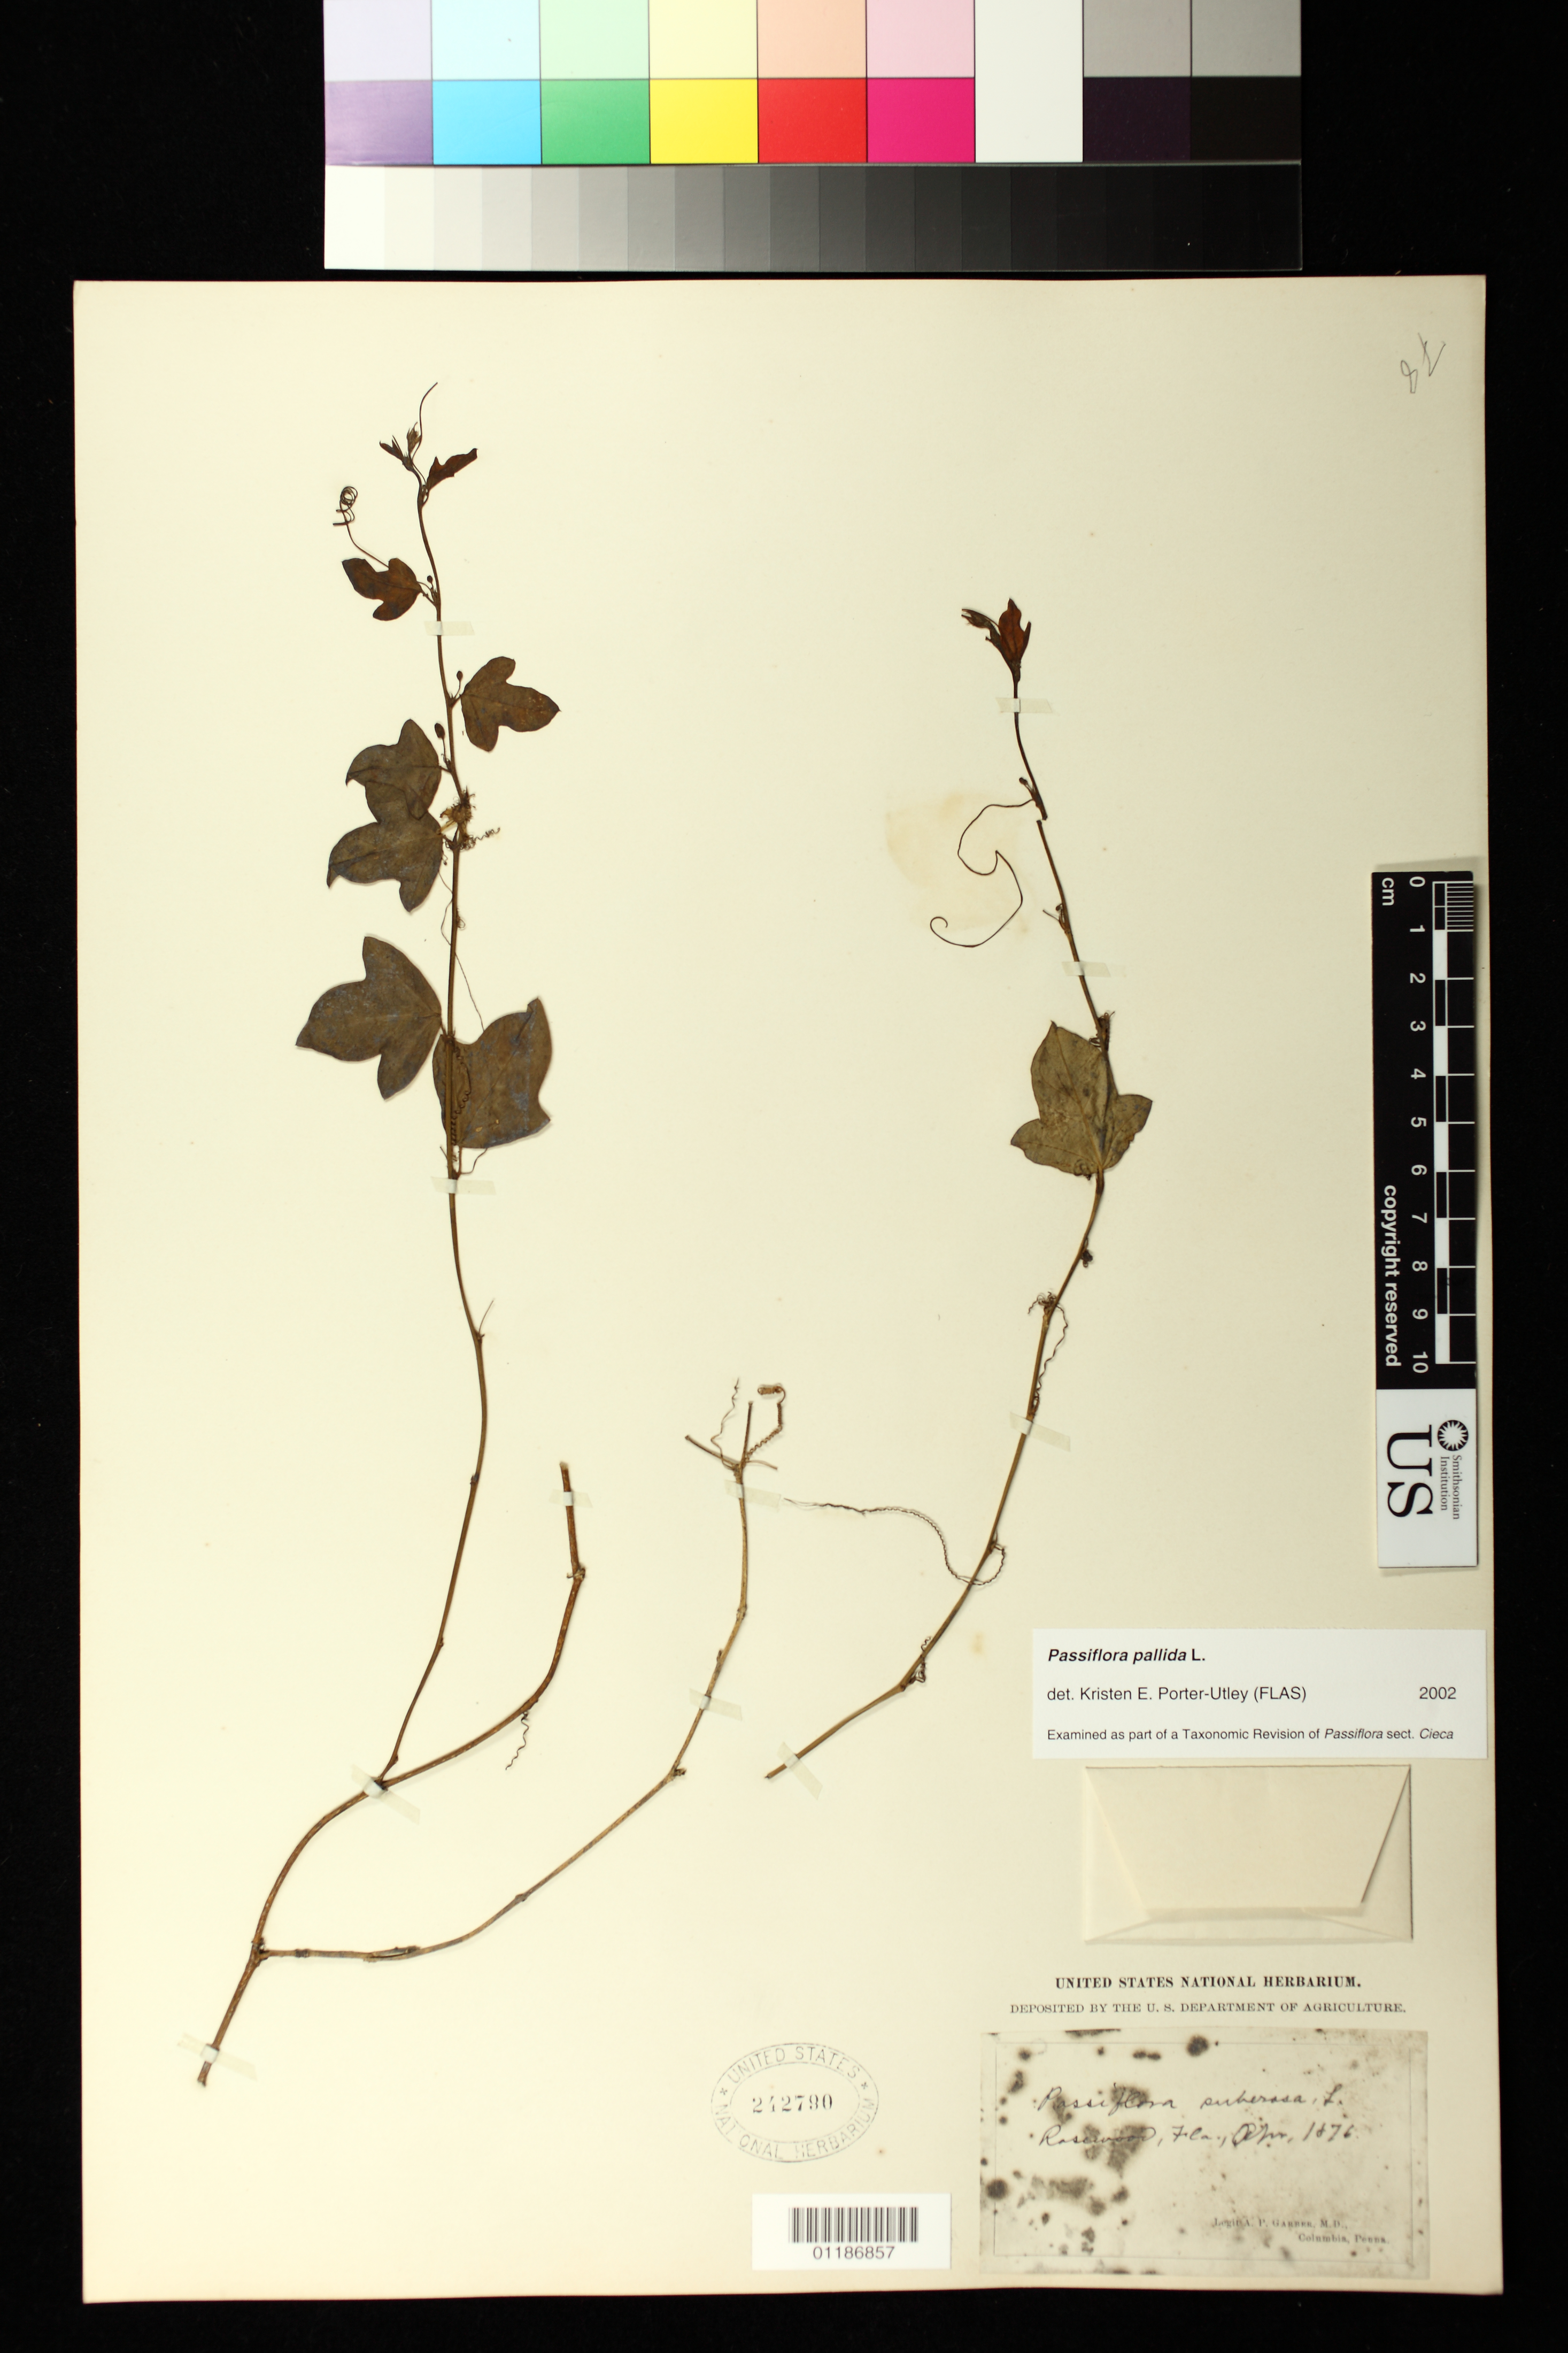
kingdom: Plantae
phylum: Tracheophyta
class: Magnoliopsida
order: Malpighiales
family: Passifloraceae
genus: Passiflora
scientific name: Passiflora pallida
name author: L.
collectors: A. P. Garber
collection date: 1876-04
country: United States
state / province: Florida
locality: Rosewood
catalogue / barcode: US 242780